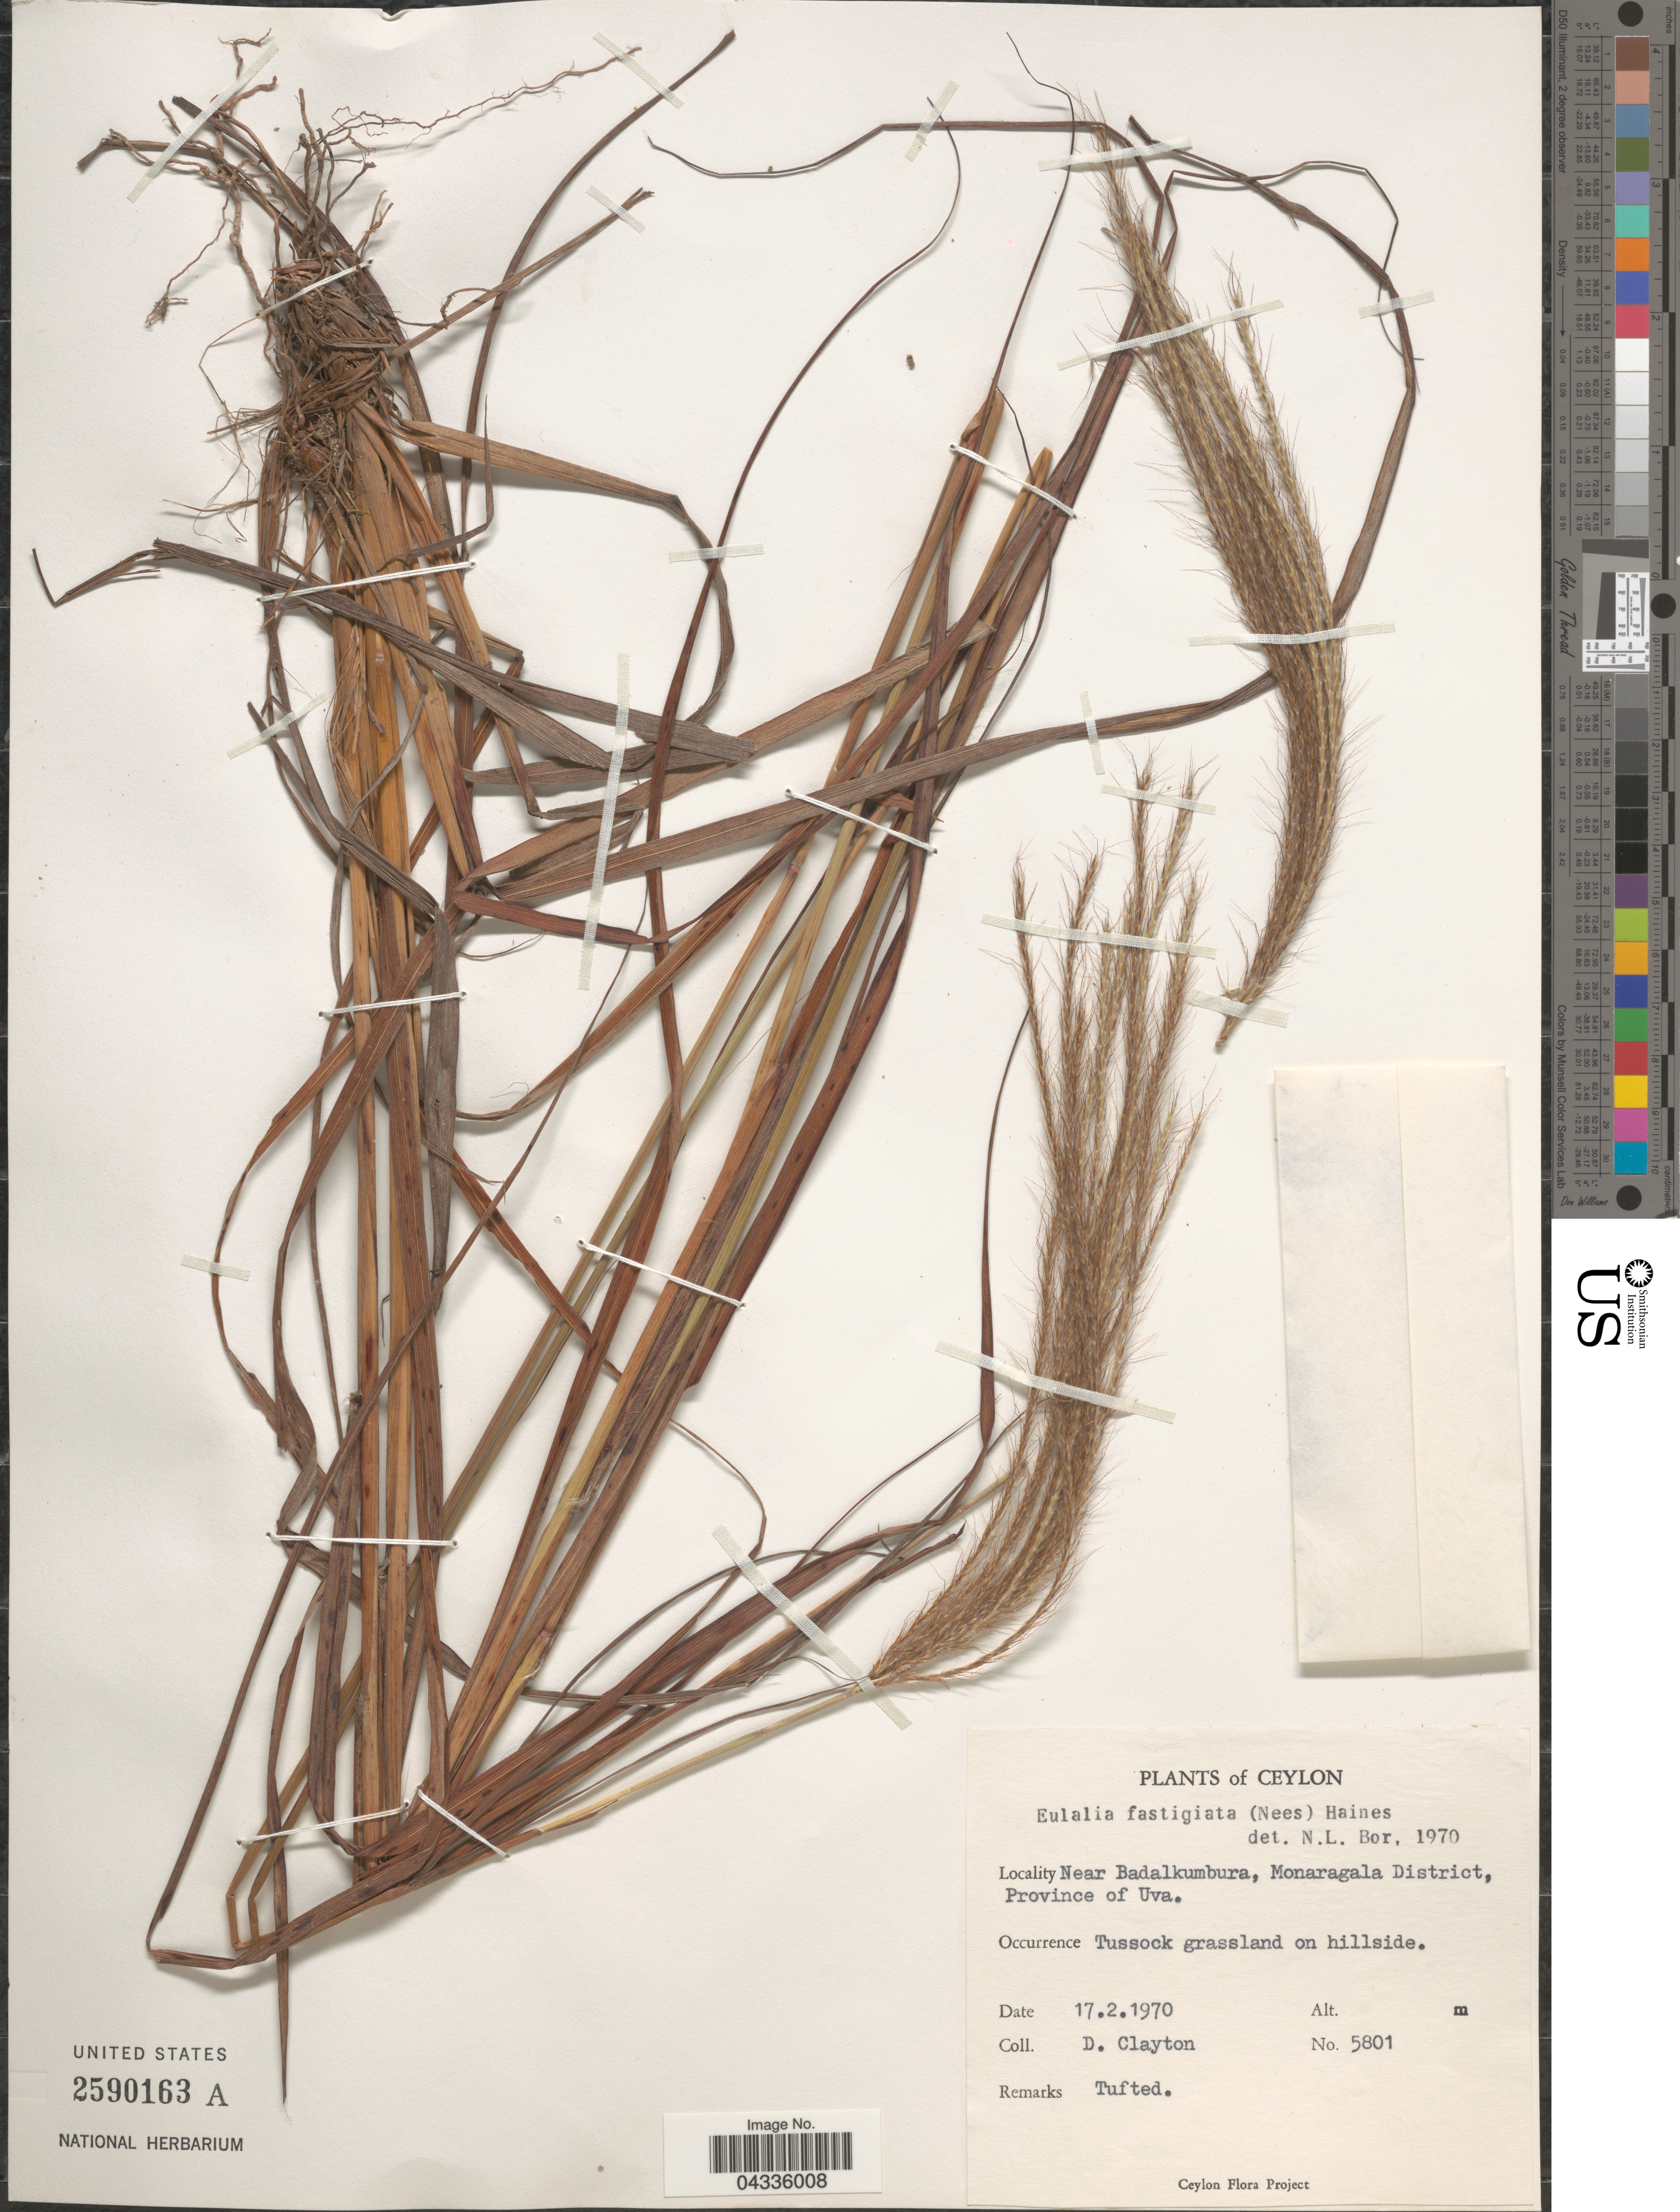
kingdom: Plantae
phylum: Tracheophyta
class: Liliopsida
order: Poales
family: Poaceae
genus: Eulalia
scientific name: Eulalia fastigiata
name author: (Nees) Stapf ex Bor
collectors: D. Clayton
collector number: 5801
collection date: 1970-02-17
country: Sri Lanka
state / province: Uva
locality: Ceylon. Near Badalkumbura, Monaragala District.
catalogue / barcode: US 2590163A